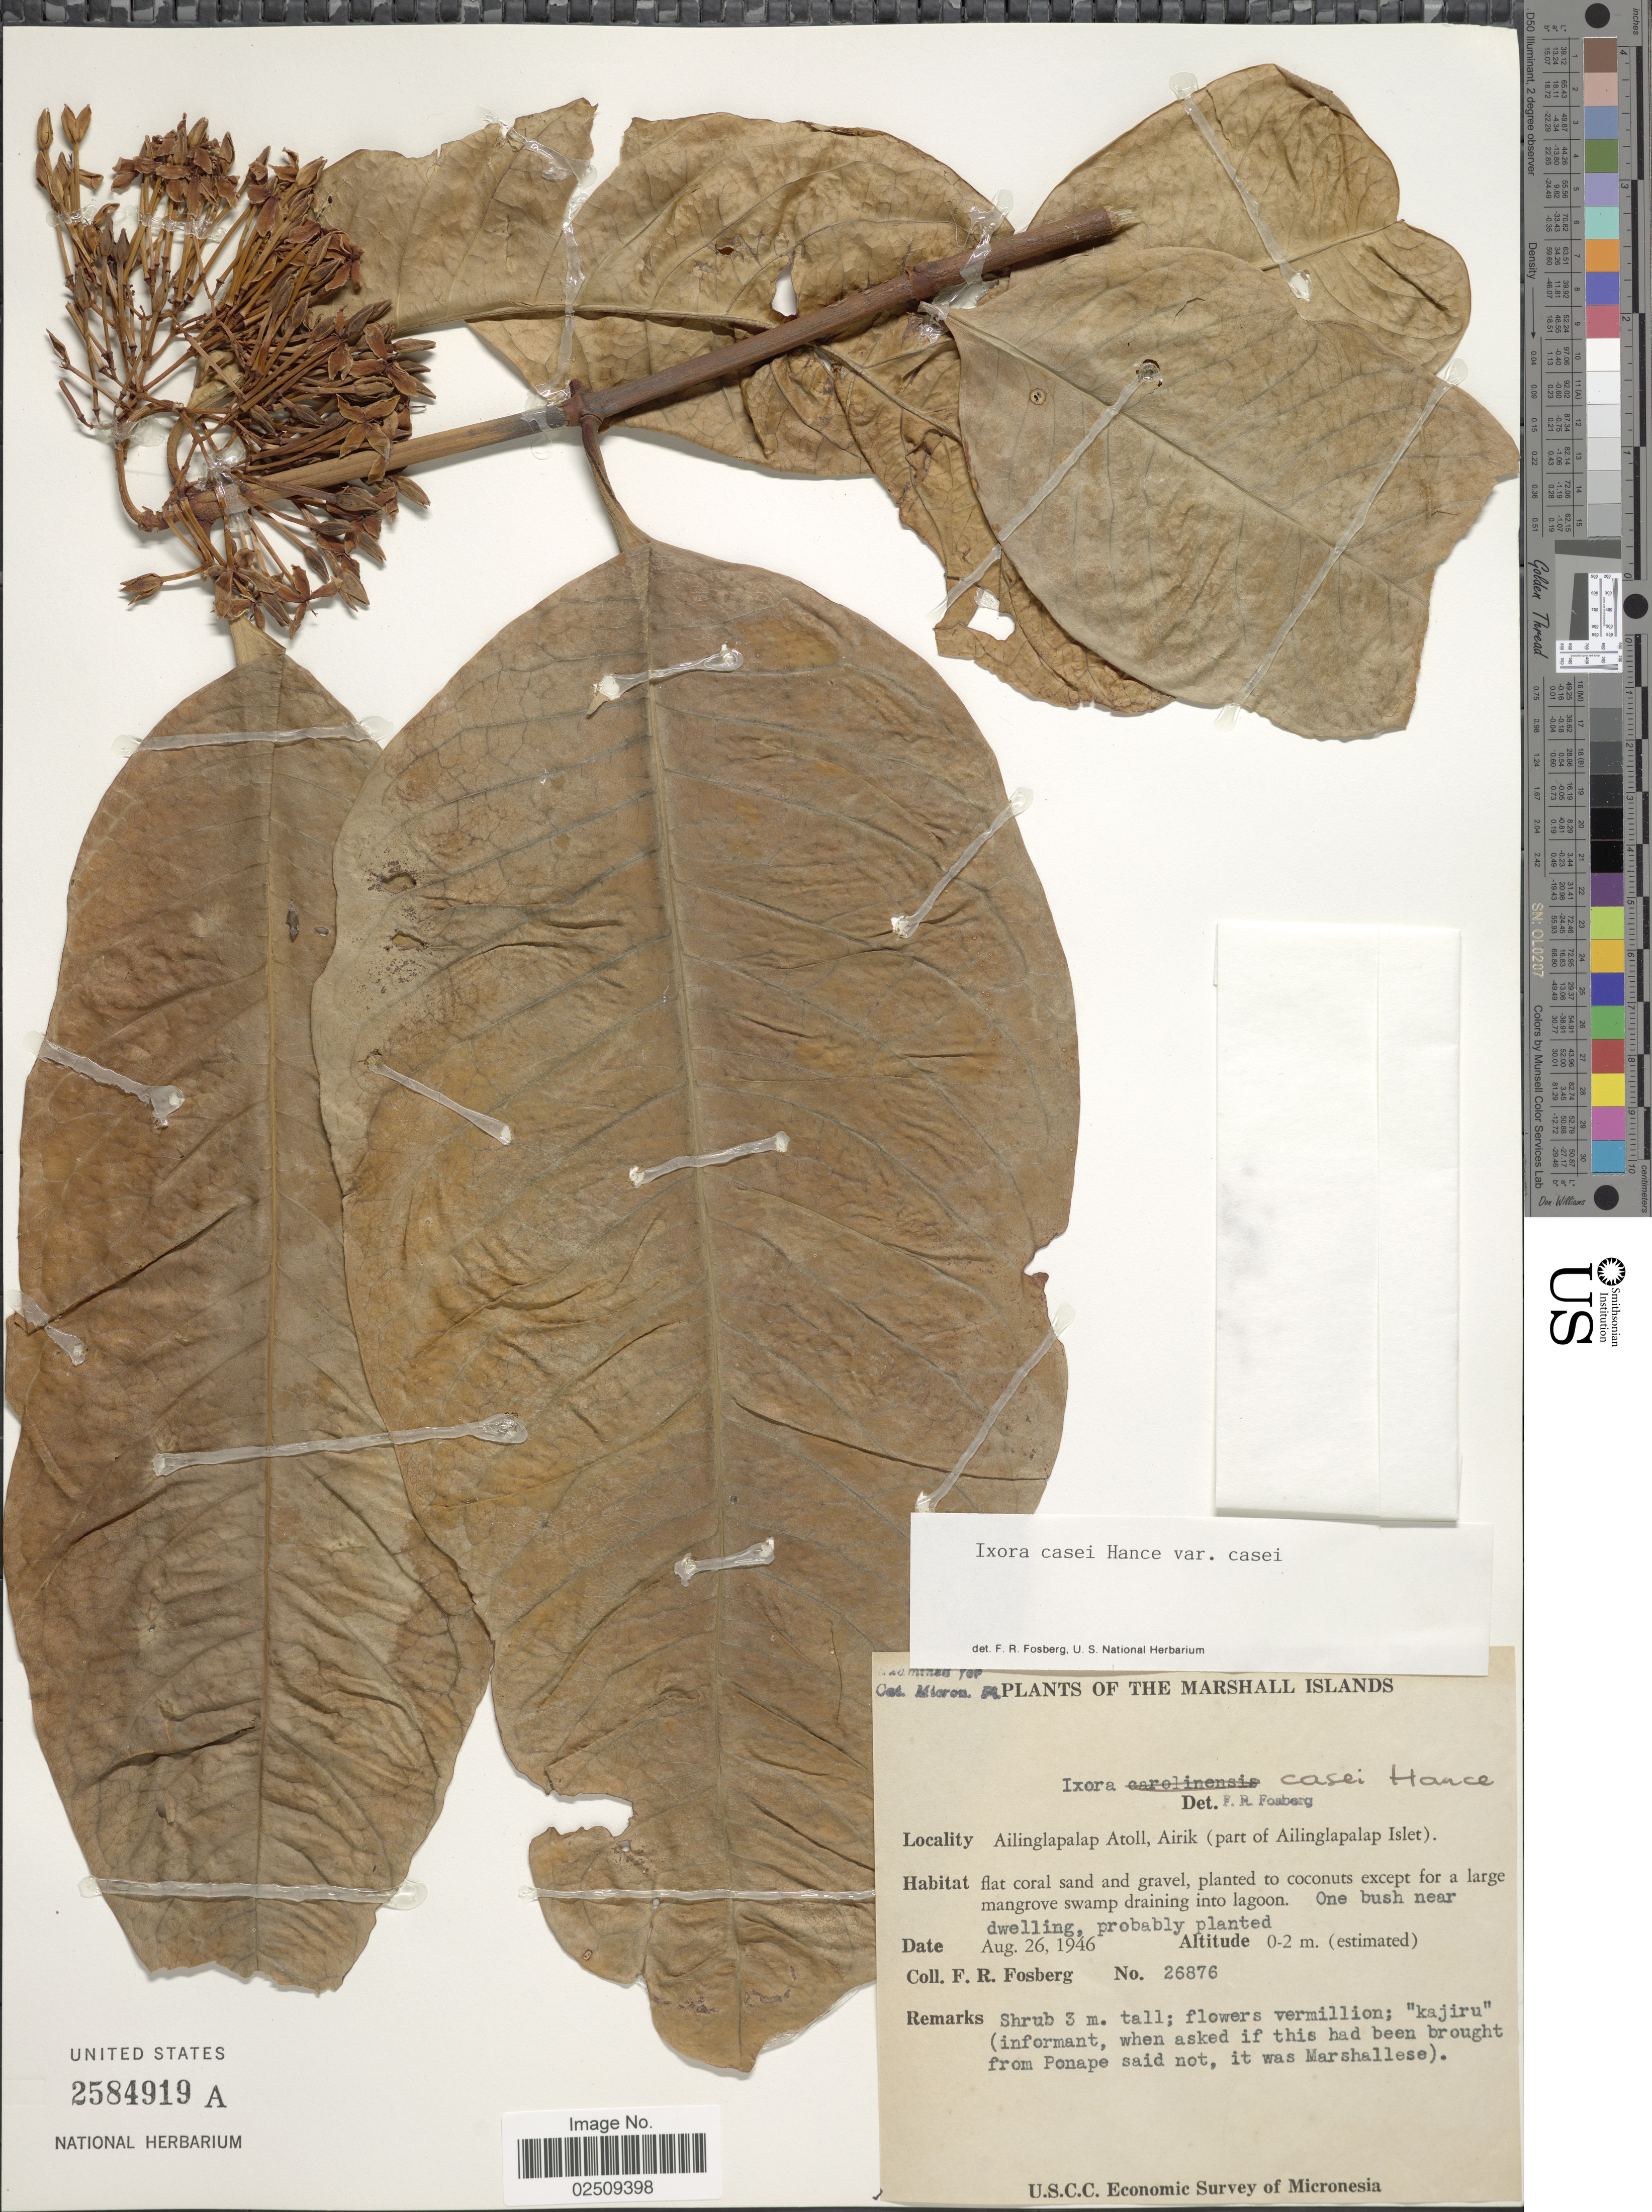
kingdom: Plantae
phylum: Tracheophyta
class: Magnoliopsida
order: Gentianales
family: Rubiaceae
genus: Ixora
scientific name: Ixora casei var. casei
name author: Hance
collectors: F. R. Fosberg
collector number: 26876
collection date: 1946-08-26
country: Marshall Islands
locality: The Marshall Islands, Ailinglapalap atoll, Airik (part of Ailinglapalap Islet)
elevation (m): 0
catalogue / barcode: US 2584919A